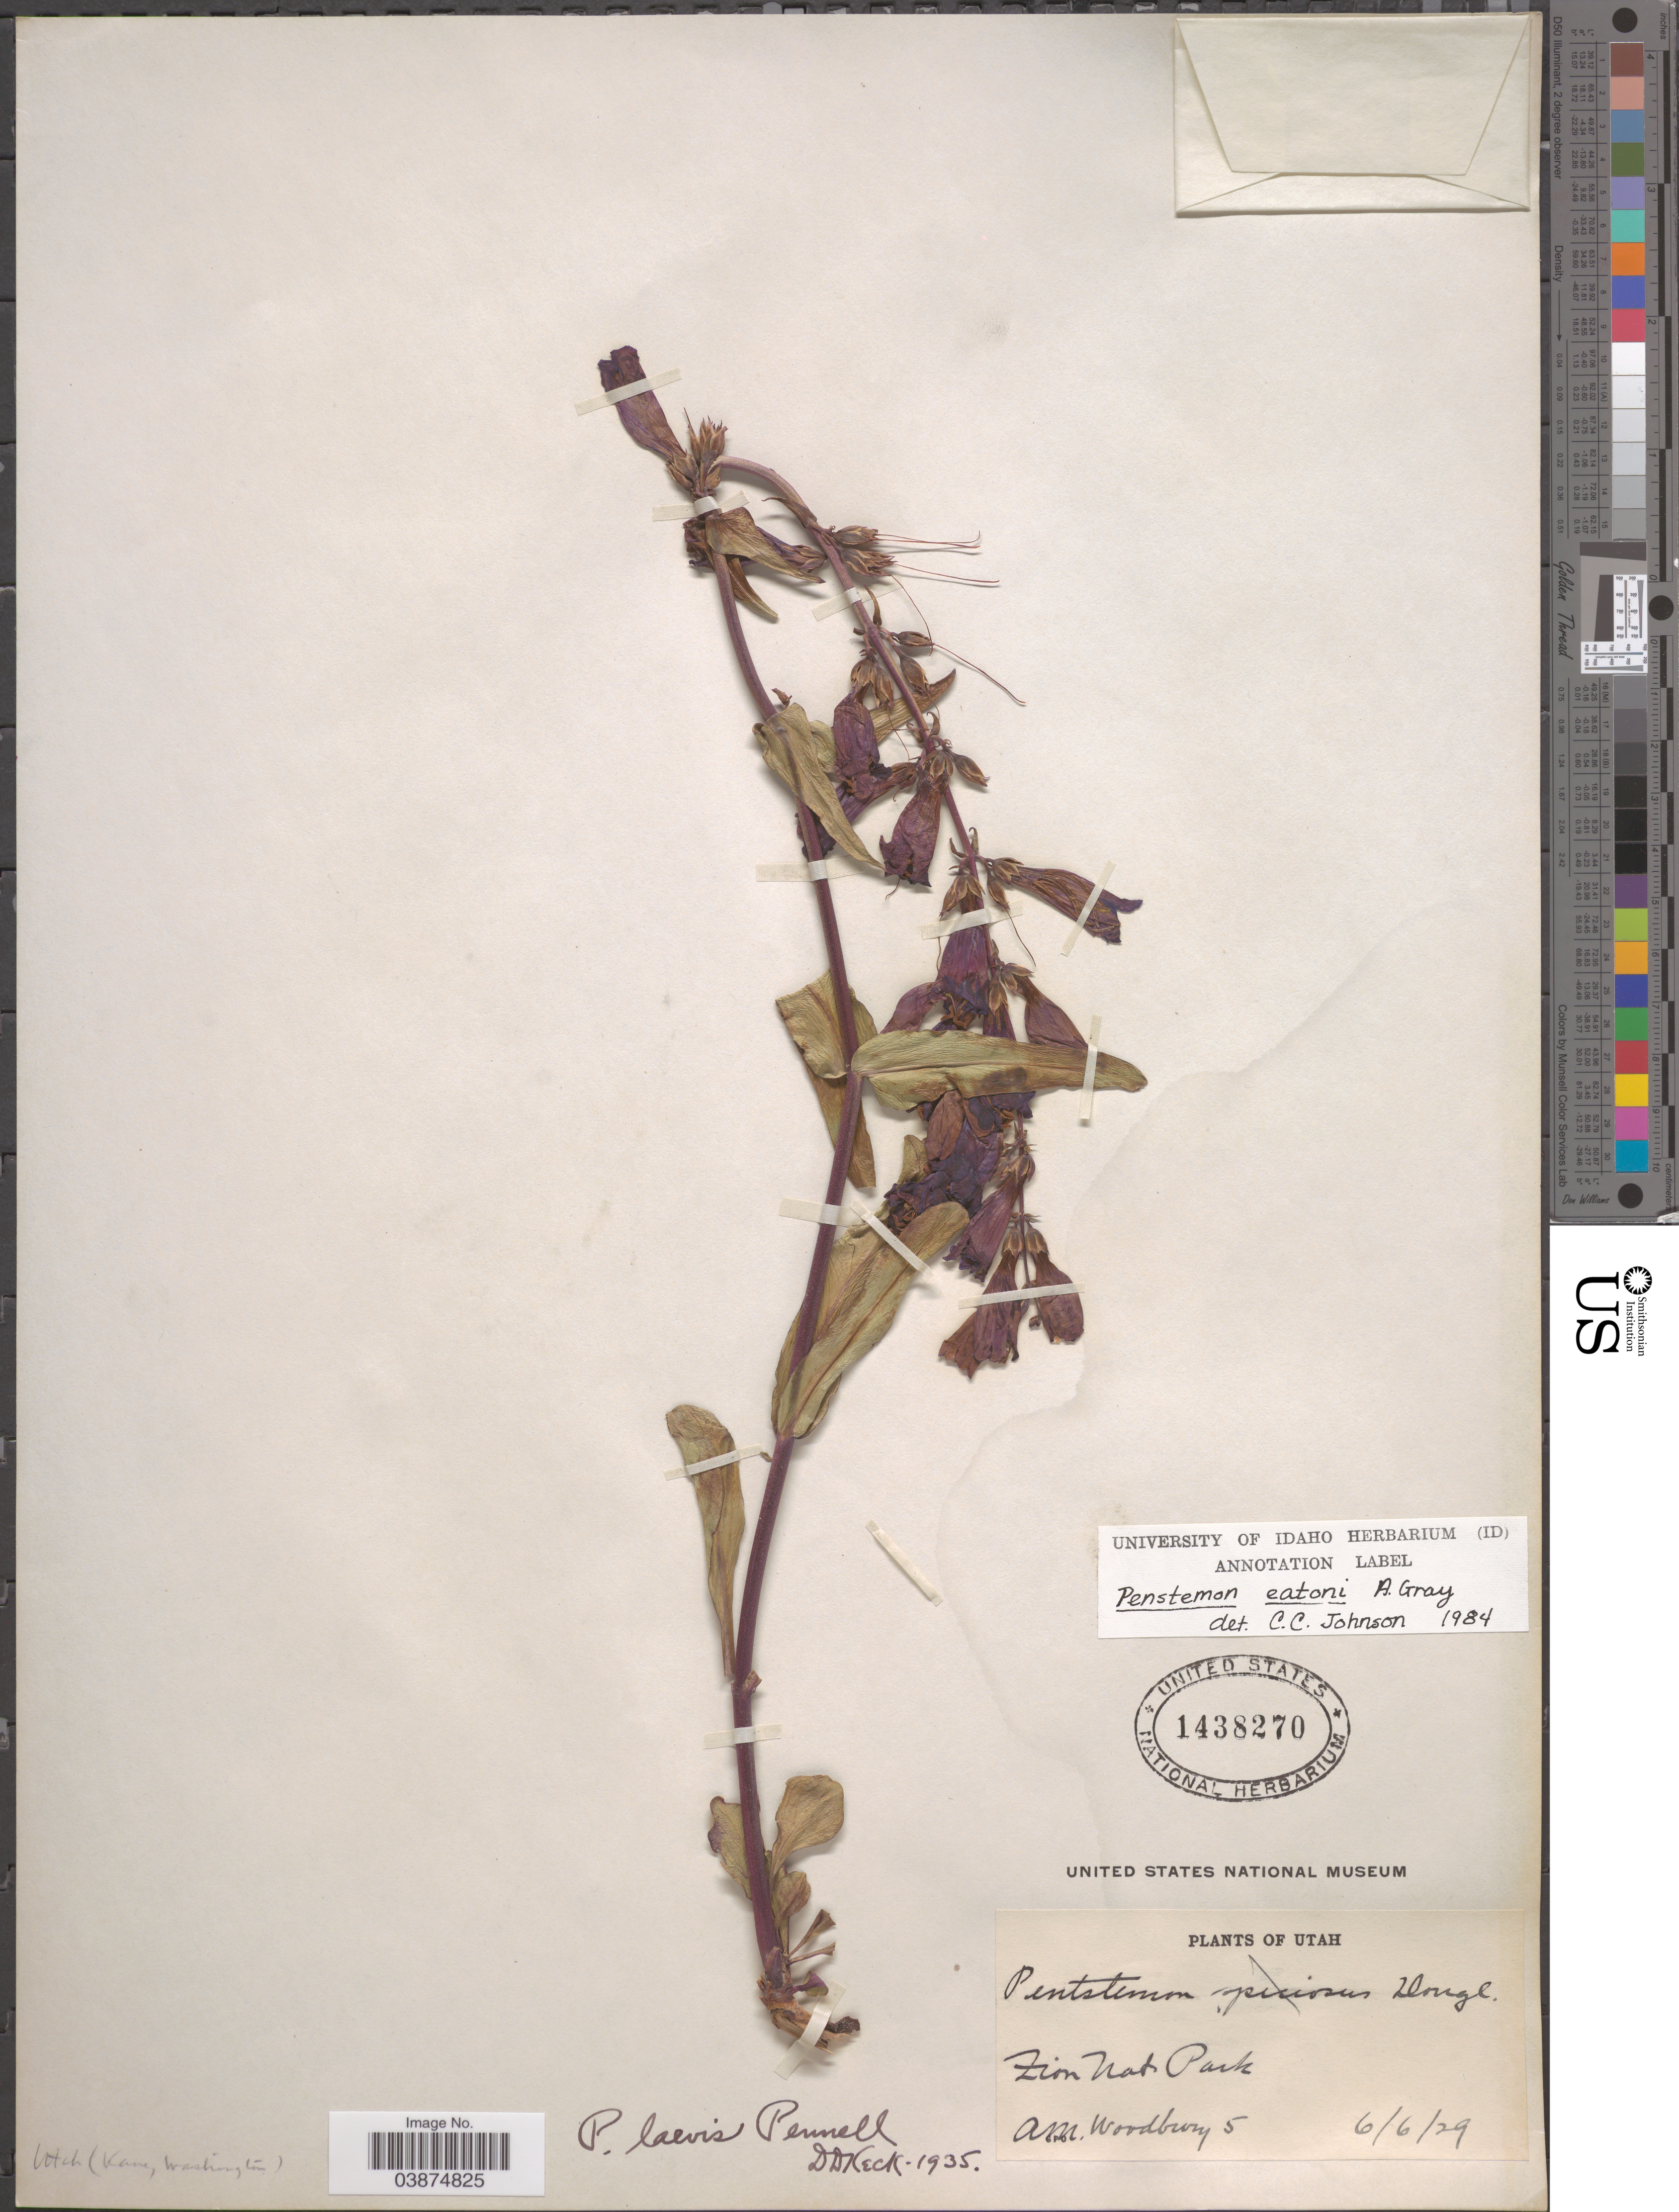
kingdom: Plantae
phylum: Tracheophyta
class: Magnoliopsida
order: Lamiales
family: Plantaginaceae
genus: Penstemon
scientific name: Penstemon eatonii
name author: A. Gray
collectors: A. M. Woodbury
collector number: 5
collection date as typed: Transcribed d/m/y: 6/6/29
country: United States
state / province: Utah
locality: Zion Nat. Park.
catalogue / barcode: US 1438270